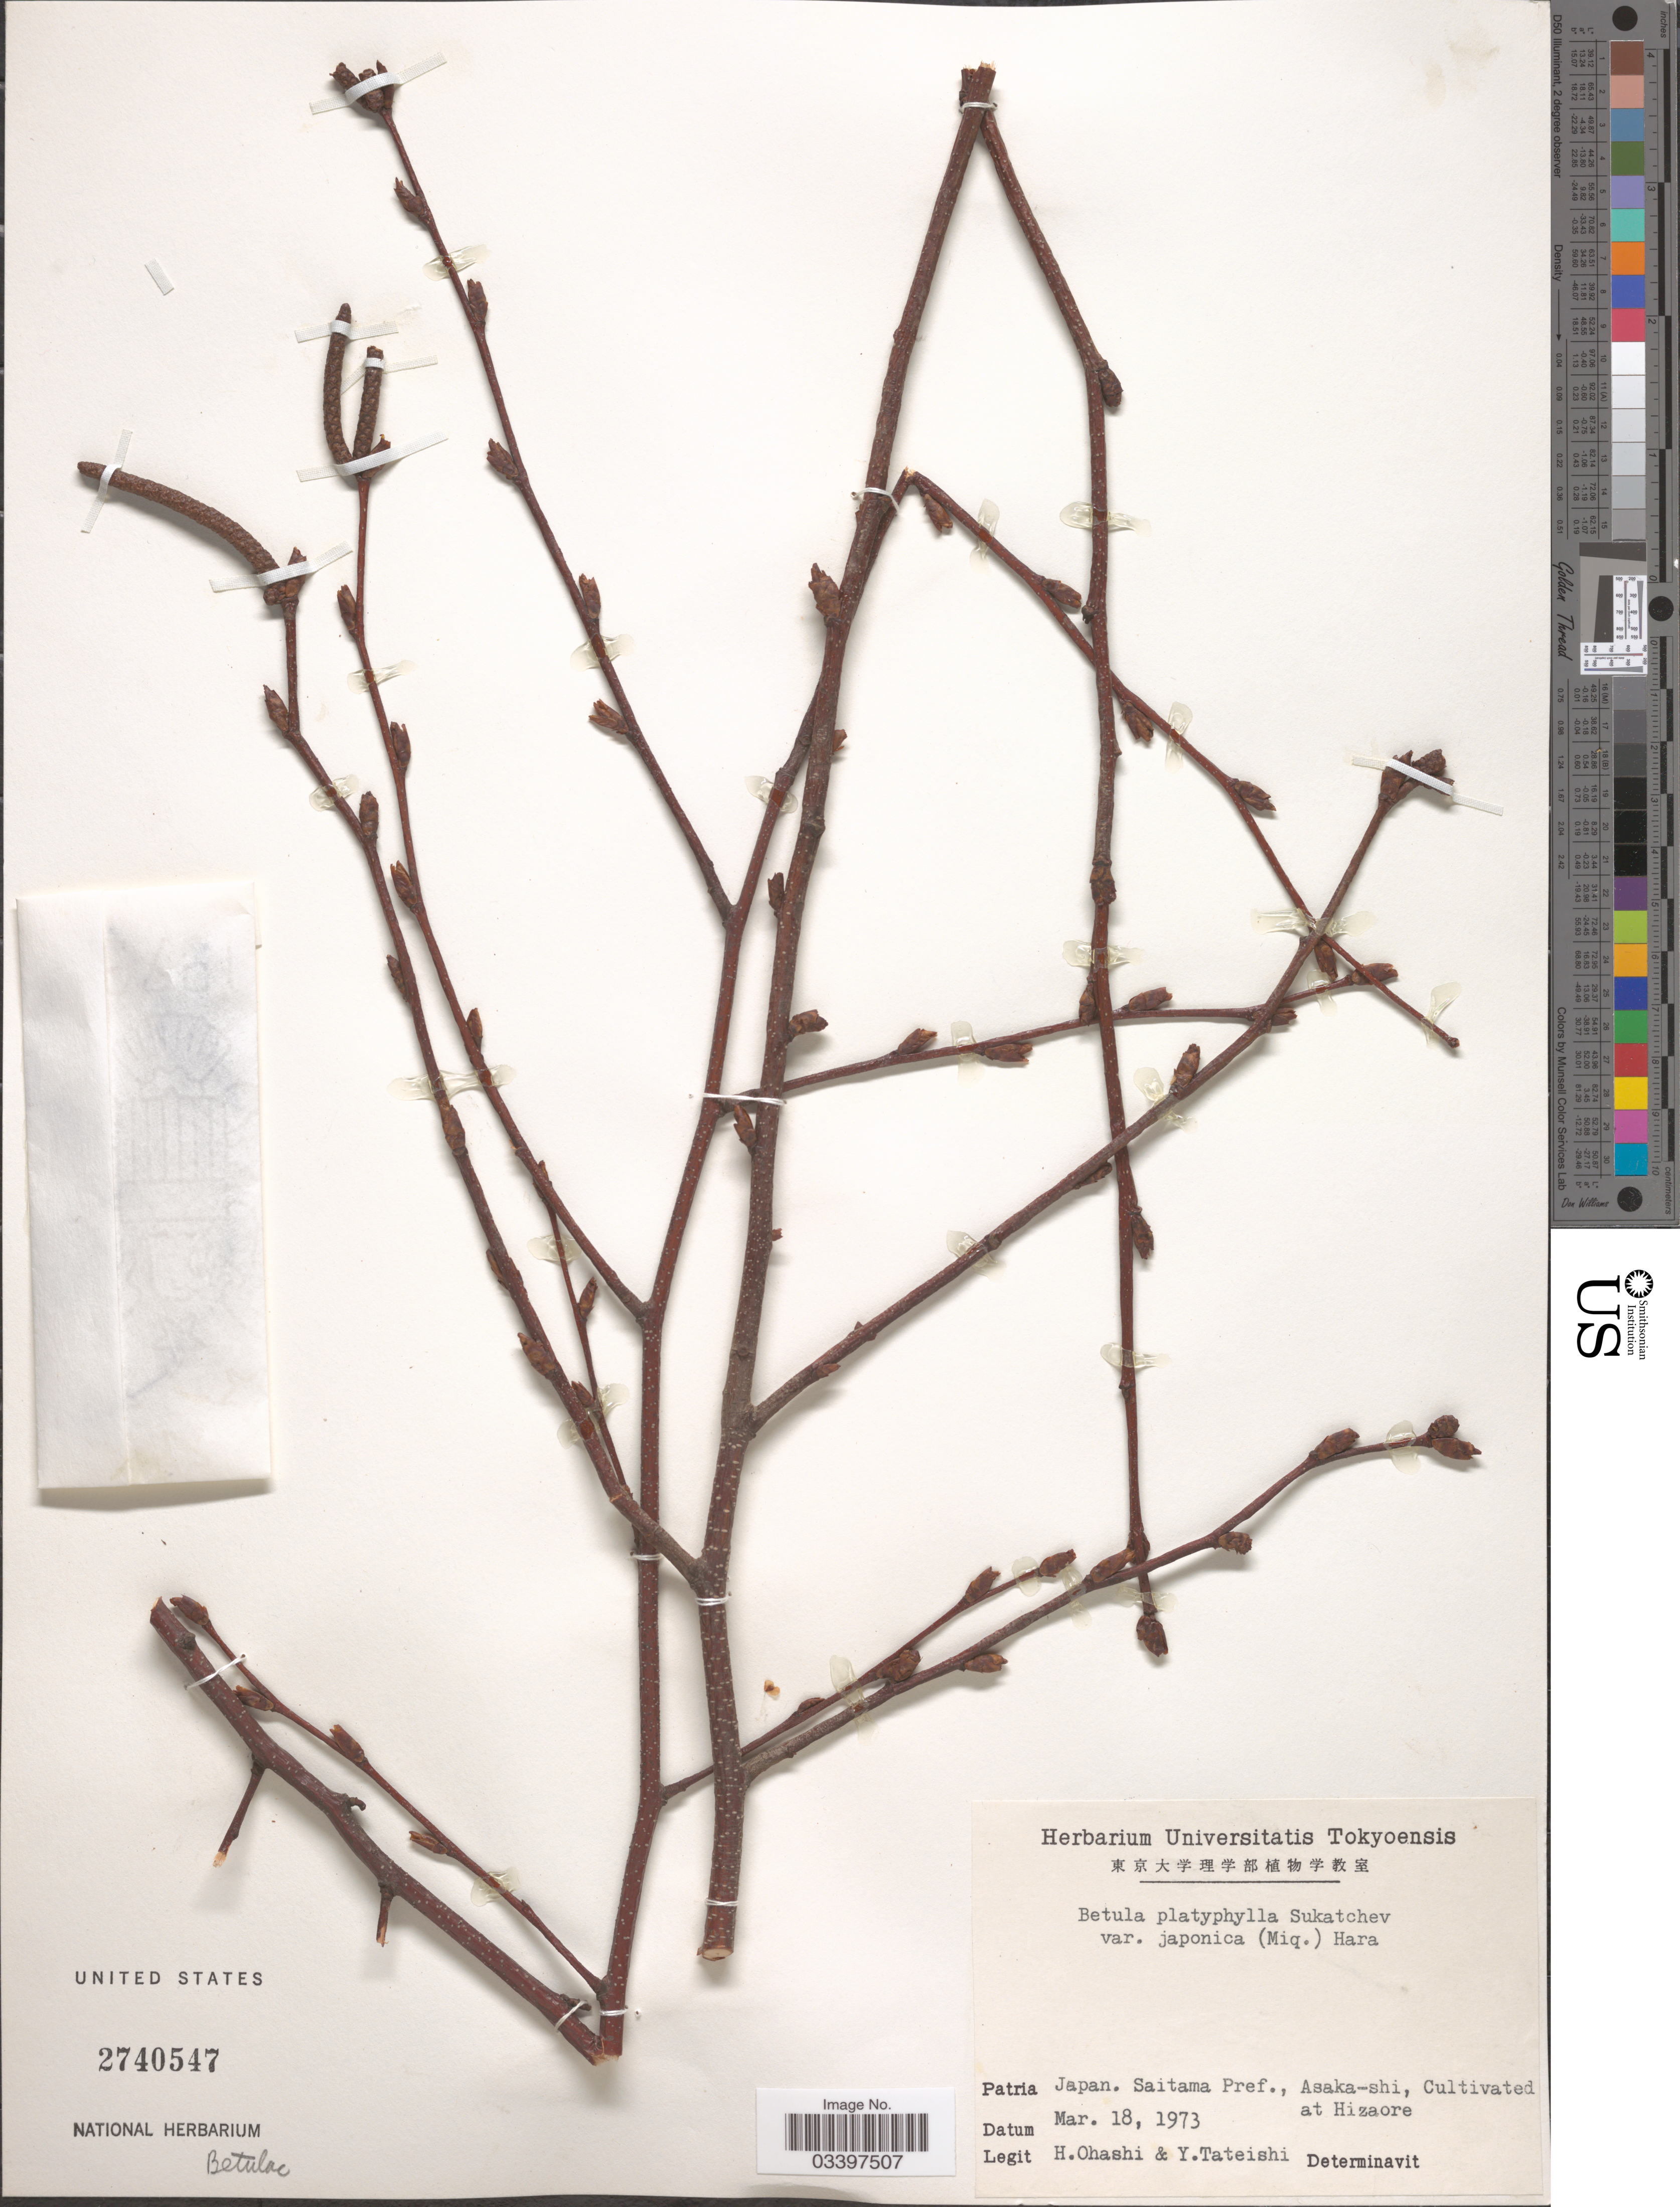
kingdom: Plantae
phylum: Tracheophyta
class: Magnoliopsida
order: Fagales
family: Betulaceae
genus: Betula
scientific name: Betula platyphylla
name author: Sukaczev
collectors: H. Ohashi & Y. Tateishi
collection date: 1973-03-18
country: Japan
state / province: Saitama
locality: Saitama Pref., Asaka-shi, Cultivated at Hizaore.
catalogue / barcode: US 2740547